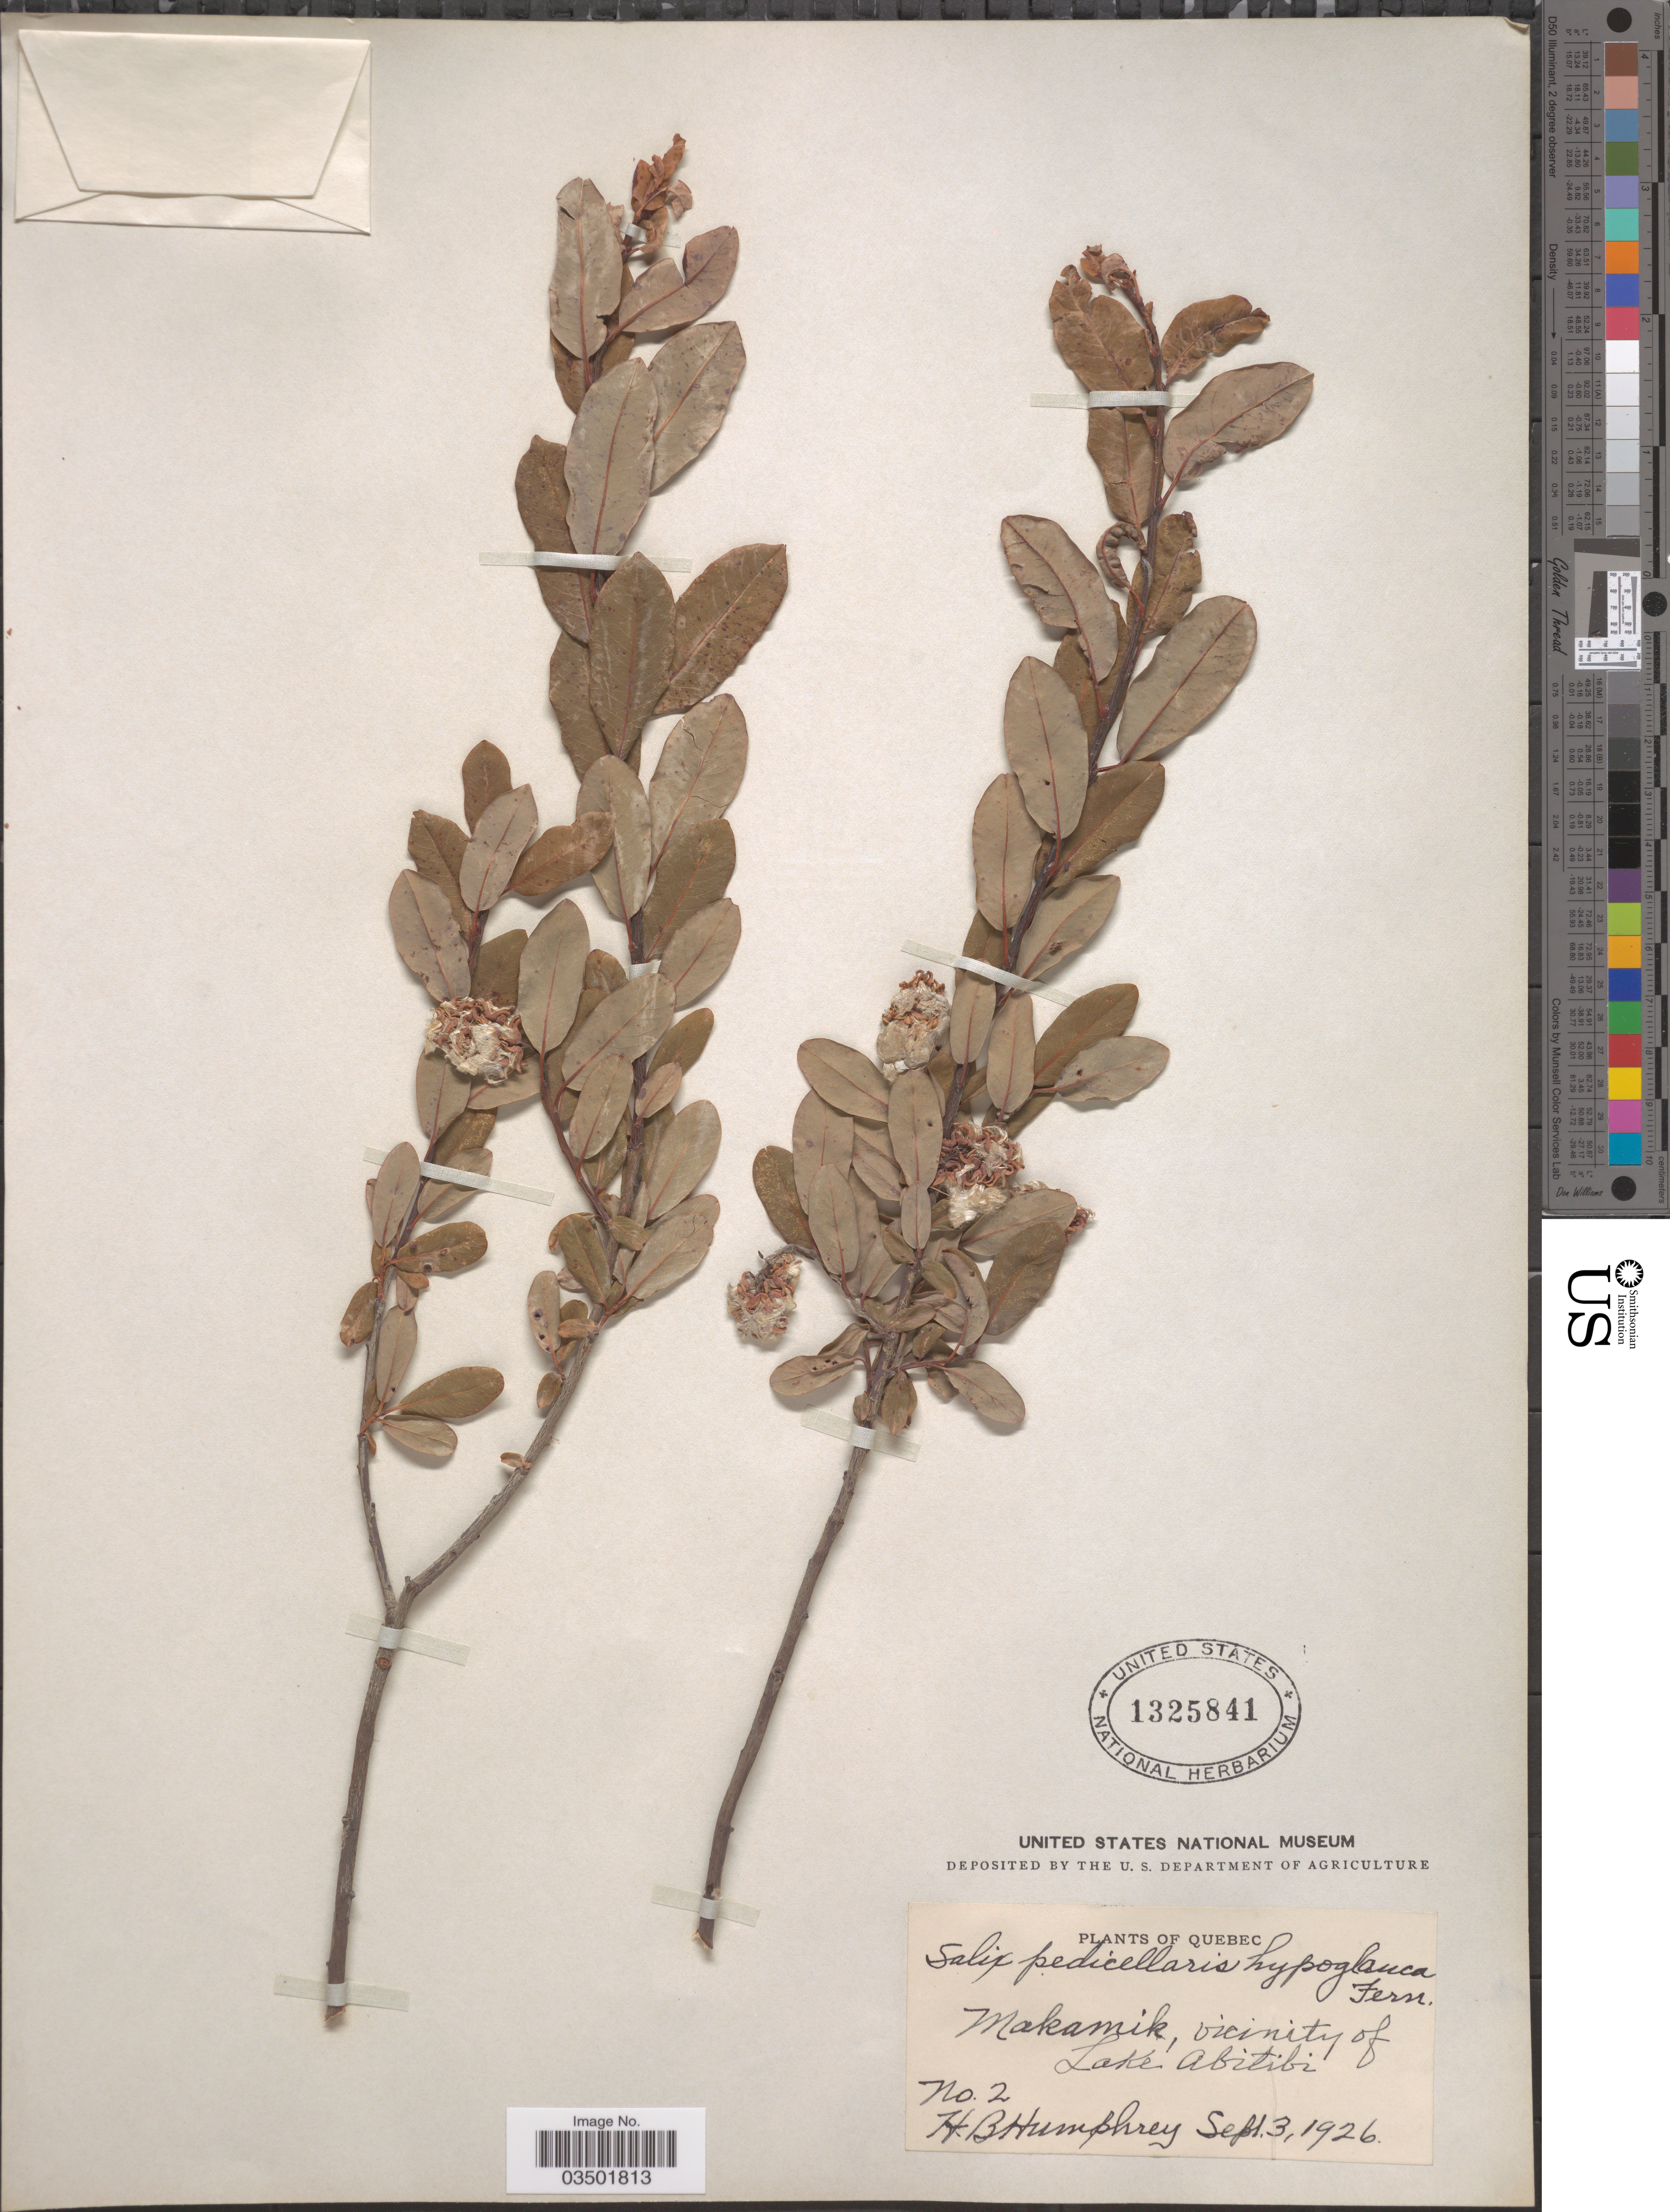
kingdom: Plantae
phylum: Tracheophyta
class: Magnoliopsida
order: Malpighiales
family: Salicaceae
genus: Salix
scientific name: Salix pedicellaris var. hypoglauca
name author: Fernald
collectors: H. Humphrey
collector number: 2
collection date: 1926-09-03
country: Canada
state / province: Quebec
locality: Makamik, vicinity of Lake Abitibi.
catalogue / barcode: US 1325841